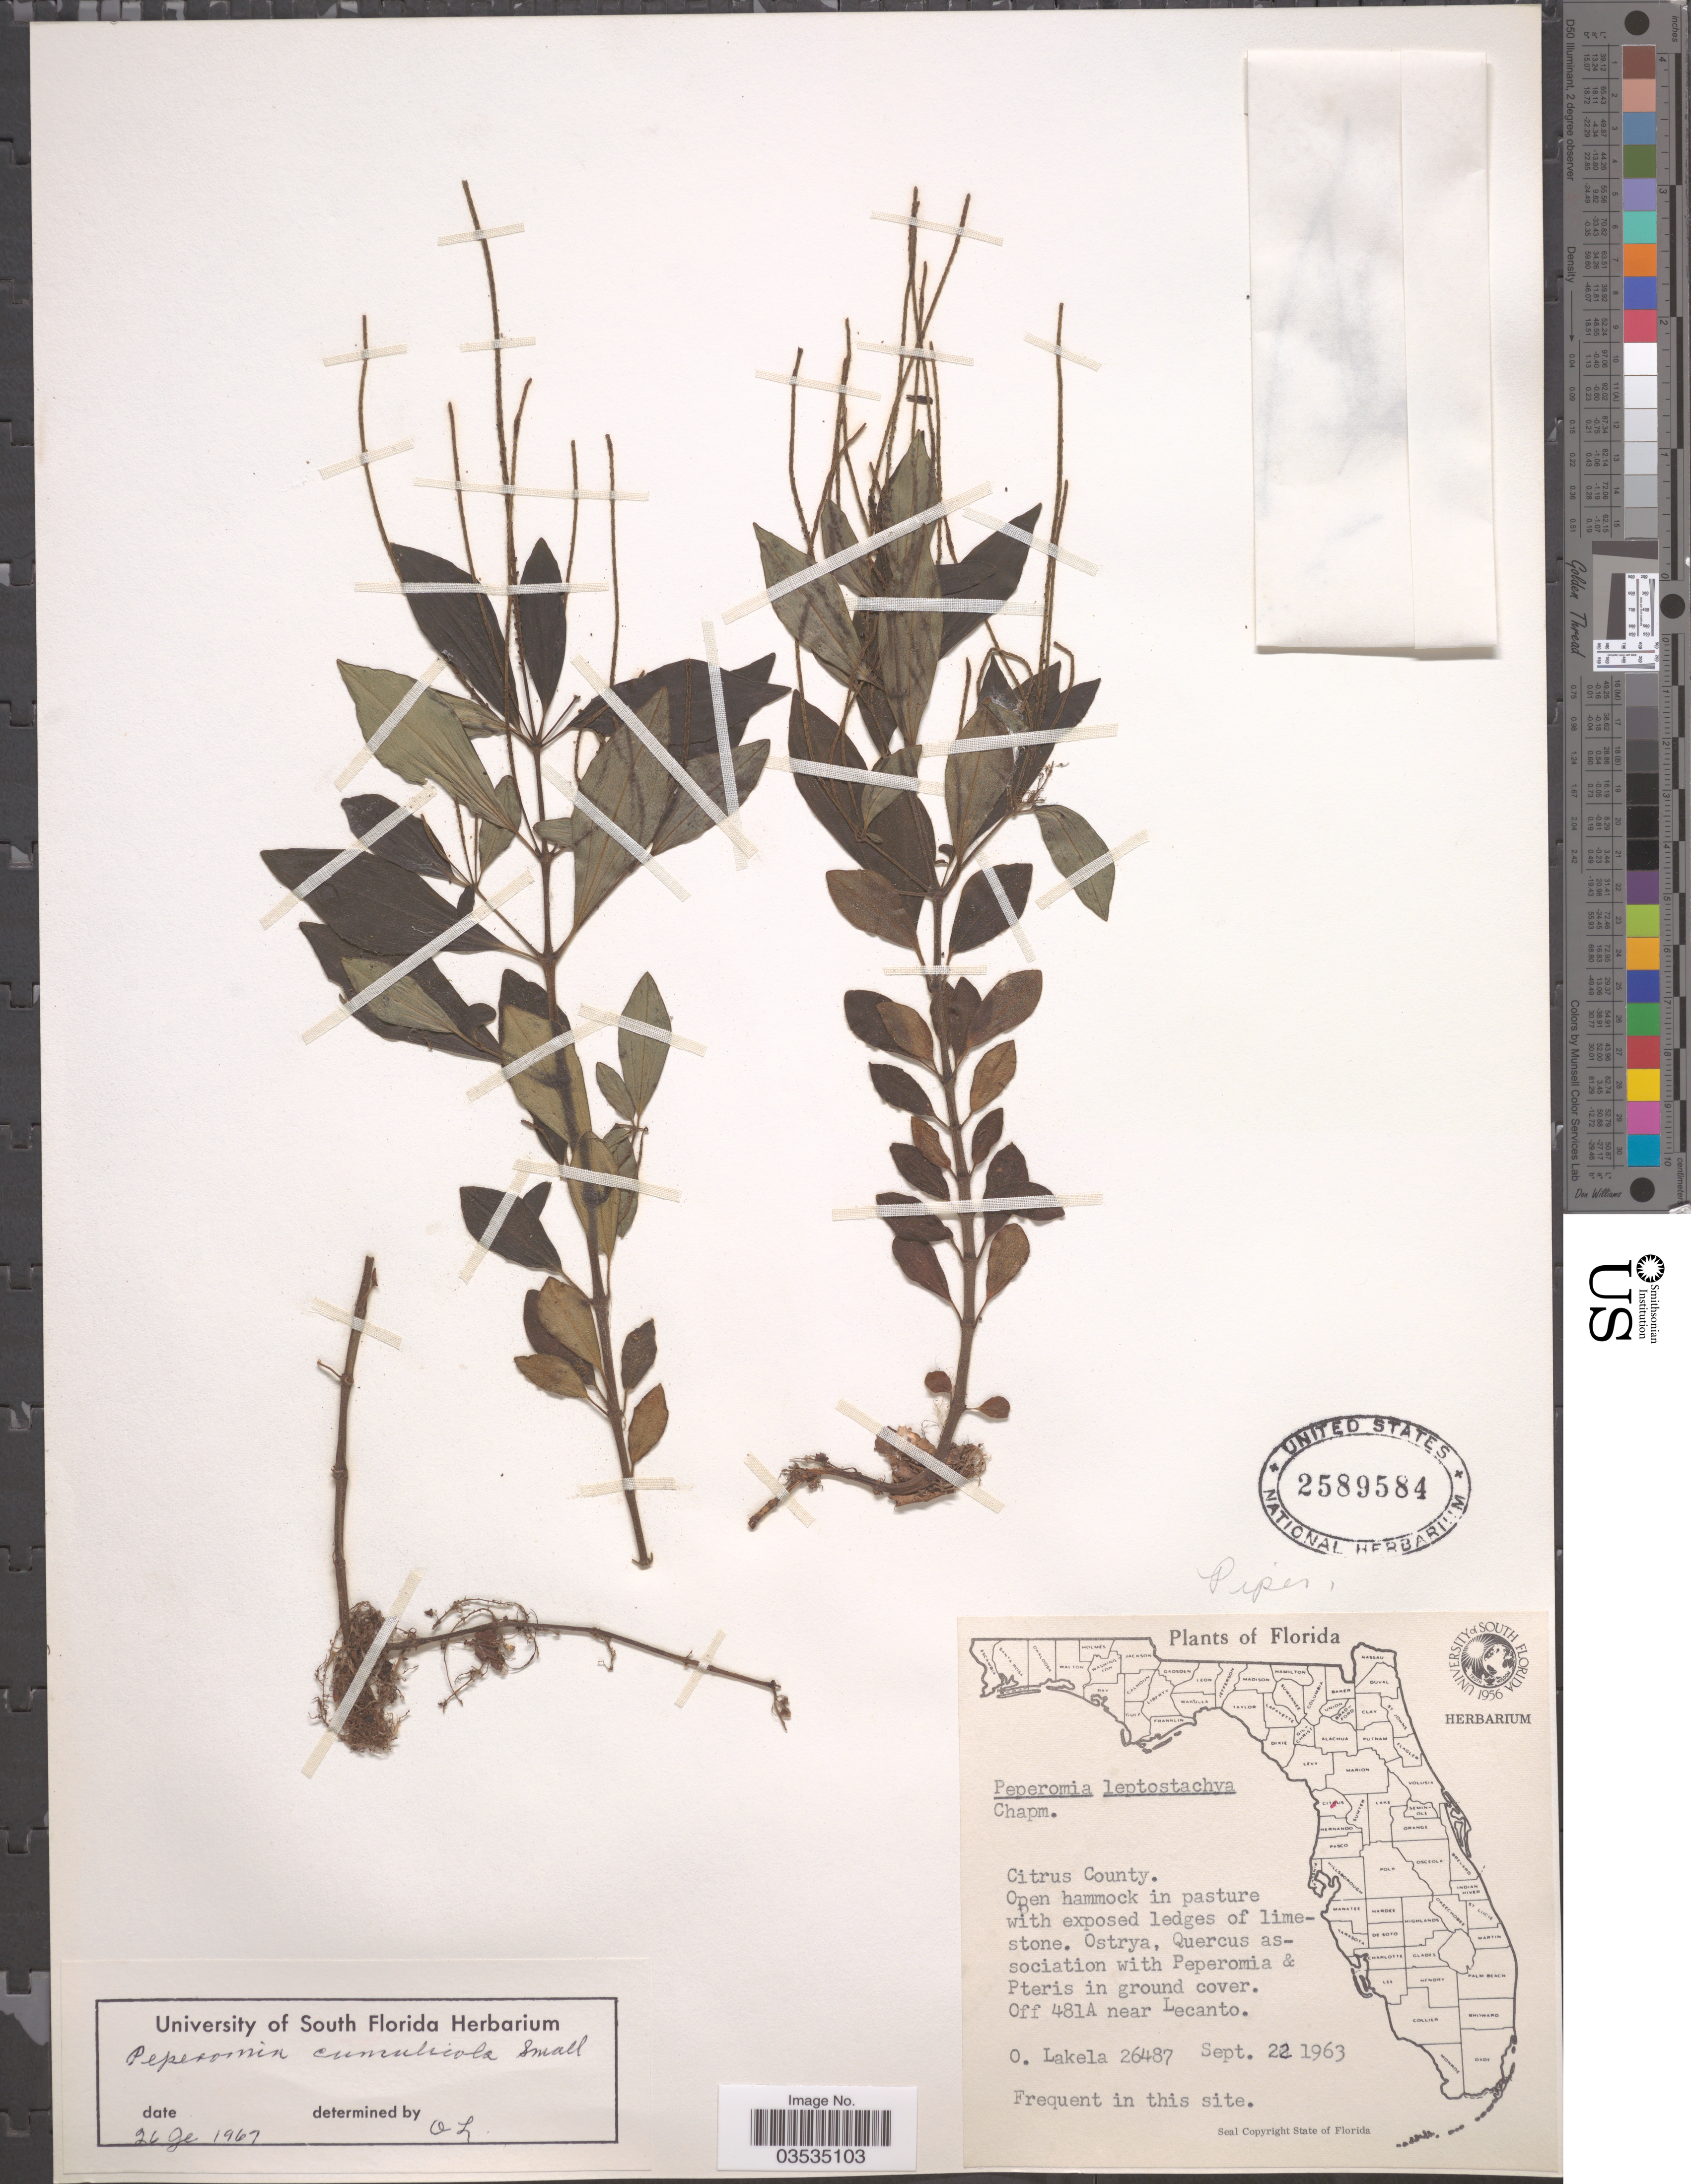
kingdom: Plantae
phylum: Tracheophyta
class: Magnoliopsida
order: Piperales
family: Piperaceae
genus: Peperomia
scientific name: Peperomia leptostachya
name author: Hook. & Arn.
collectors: O. Lakela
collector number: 26487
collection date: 1963-09-22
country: United States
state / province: Florida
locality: Citrus County. Off 481A near Lecanto.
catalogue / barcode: US 2589584